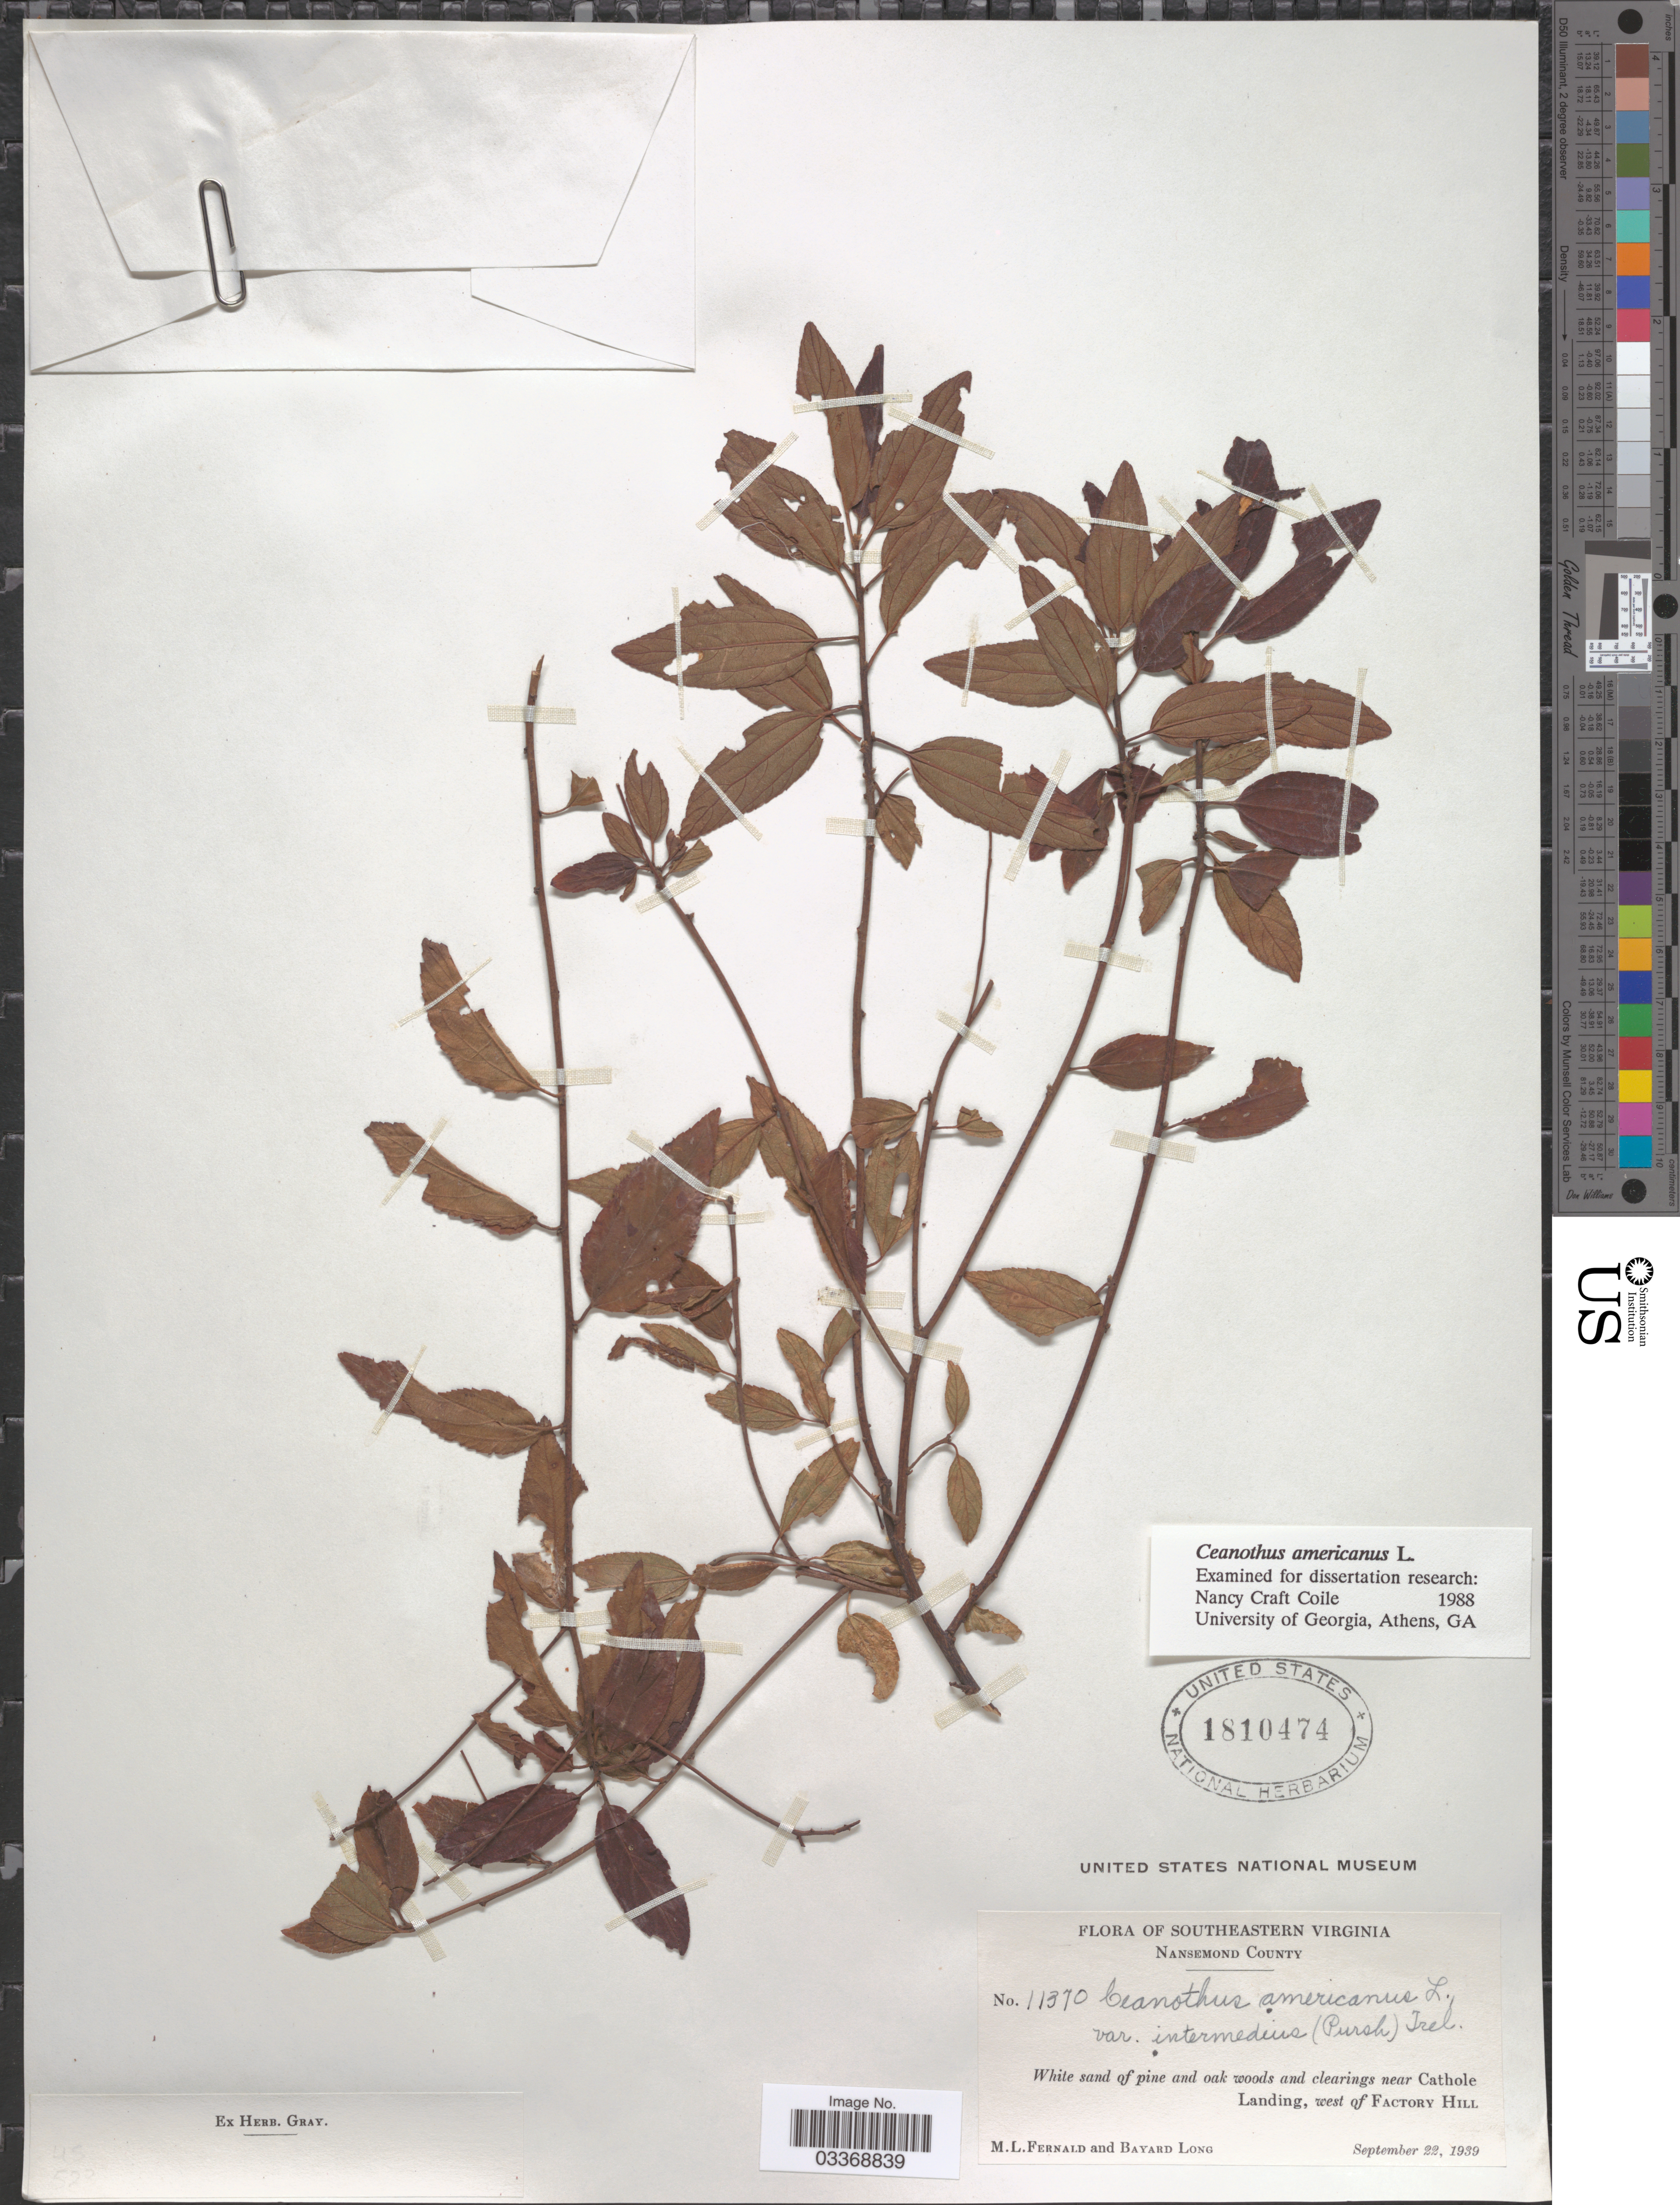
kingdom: Plantae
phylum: Tracheophyta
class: Magnoliopsida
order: Rosales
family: Rhamnaceae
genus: Ceanothus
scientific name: Ceanothus americanus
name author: L.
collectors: M. L. Fernald & B. Long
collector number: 11370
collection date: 1939-09-22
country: United States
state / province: Virginia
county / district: City of Suffolk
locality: Southeastern Virginia. Nansemond County. Near Cathole Landing, west of Factory Hill.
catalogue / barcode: US 1810474